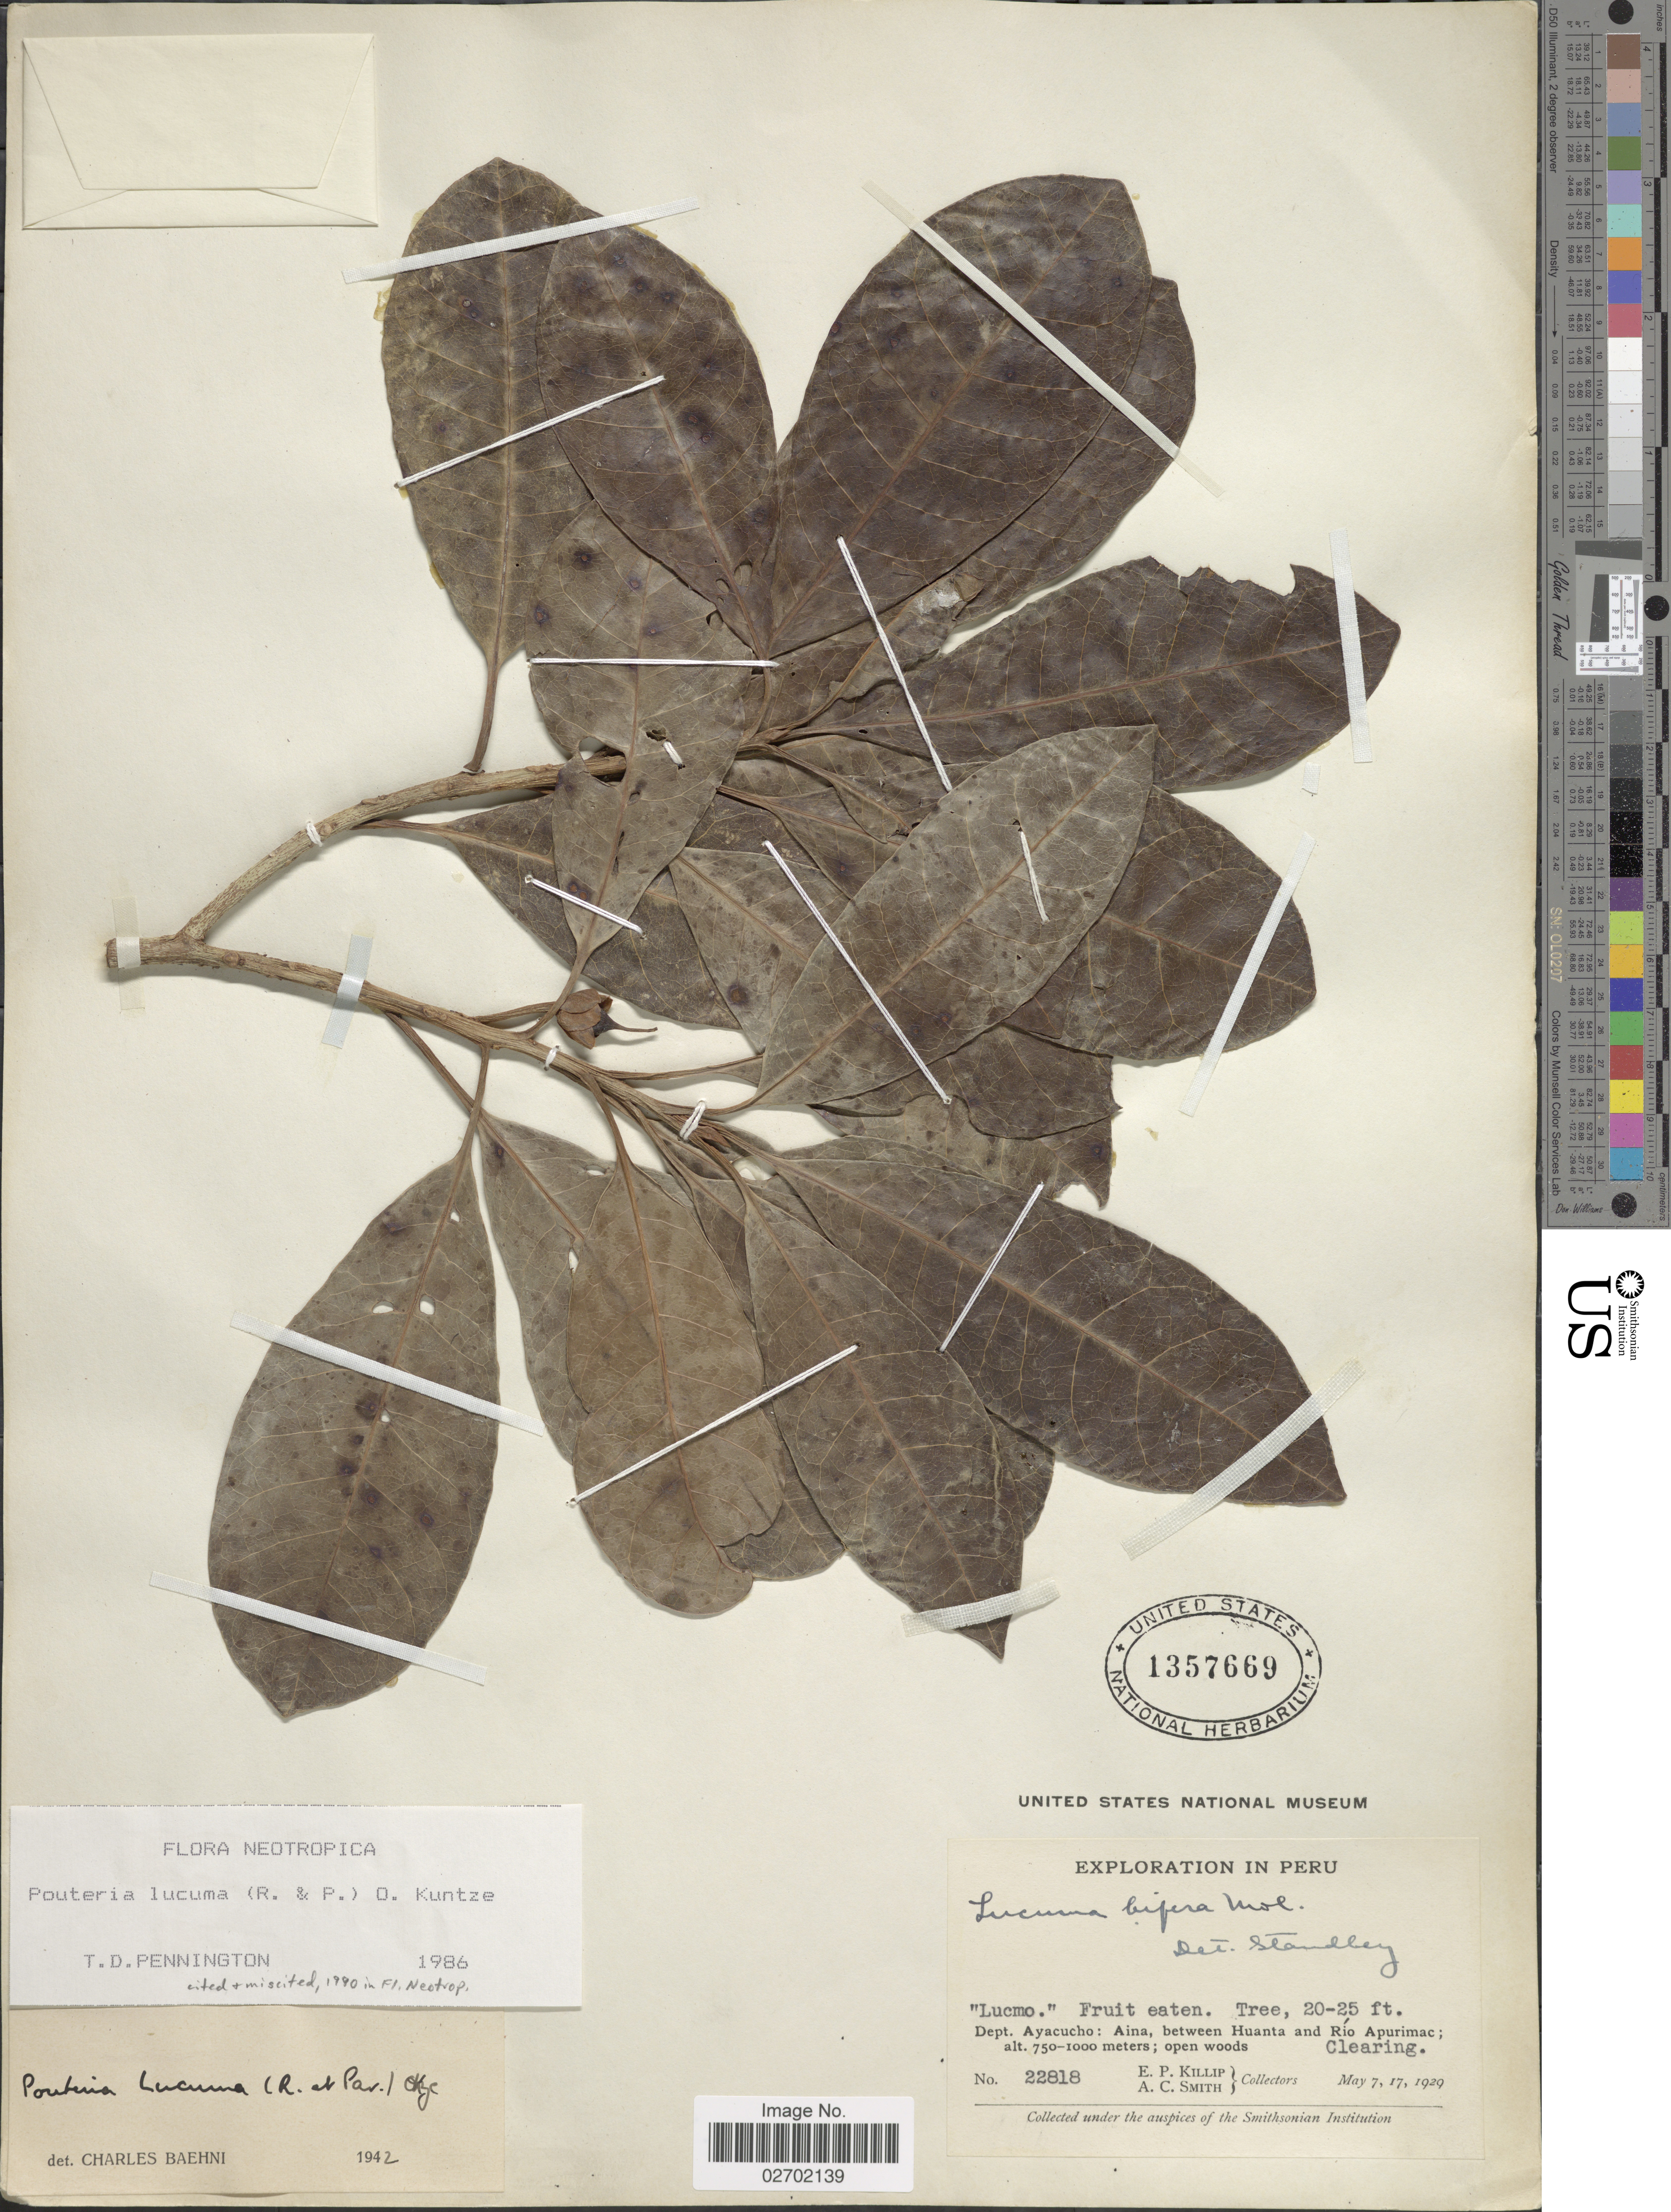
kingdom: Plantae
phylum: Tracheophyta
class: Magnoliopsida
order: Ericales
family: Sapotaceae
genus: Pouteria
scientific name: Pouteria lucuma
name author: (Ruiz & Pav.) Kuntze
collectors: E. P. Killip & A. C. Smith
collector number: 22818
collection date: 1929-05-07/1929-05-17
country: Peru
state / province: Ayacucho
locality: Dept. Ayacucho: AIna, between Huanta and Río Apurimac; open woods. Clearing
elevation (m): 750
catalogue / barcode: US 1357669